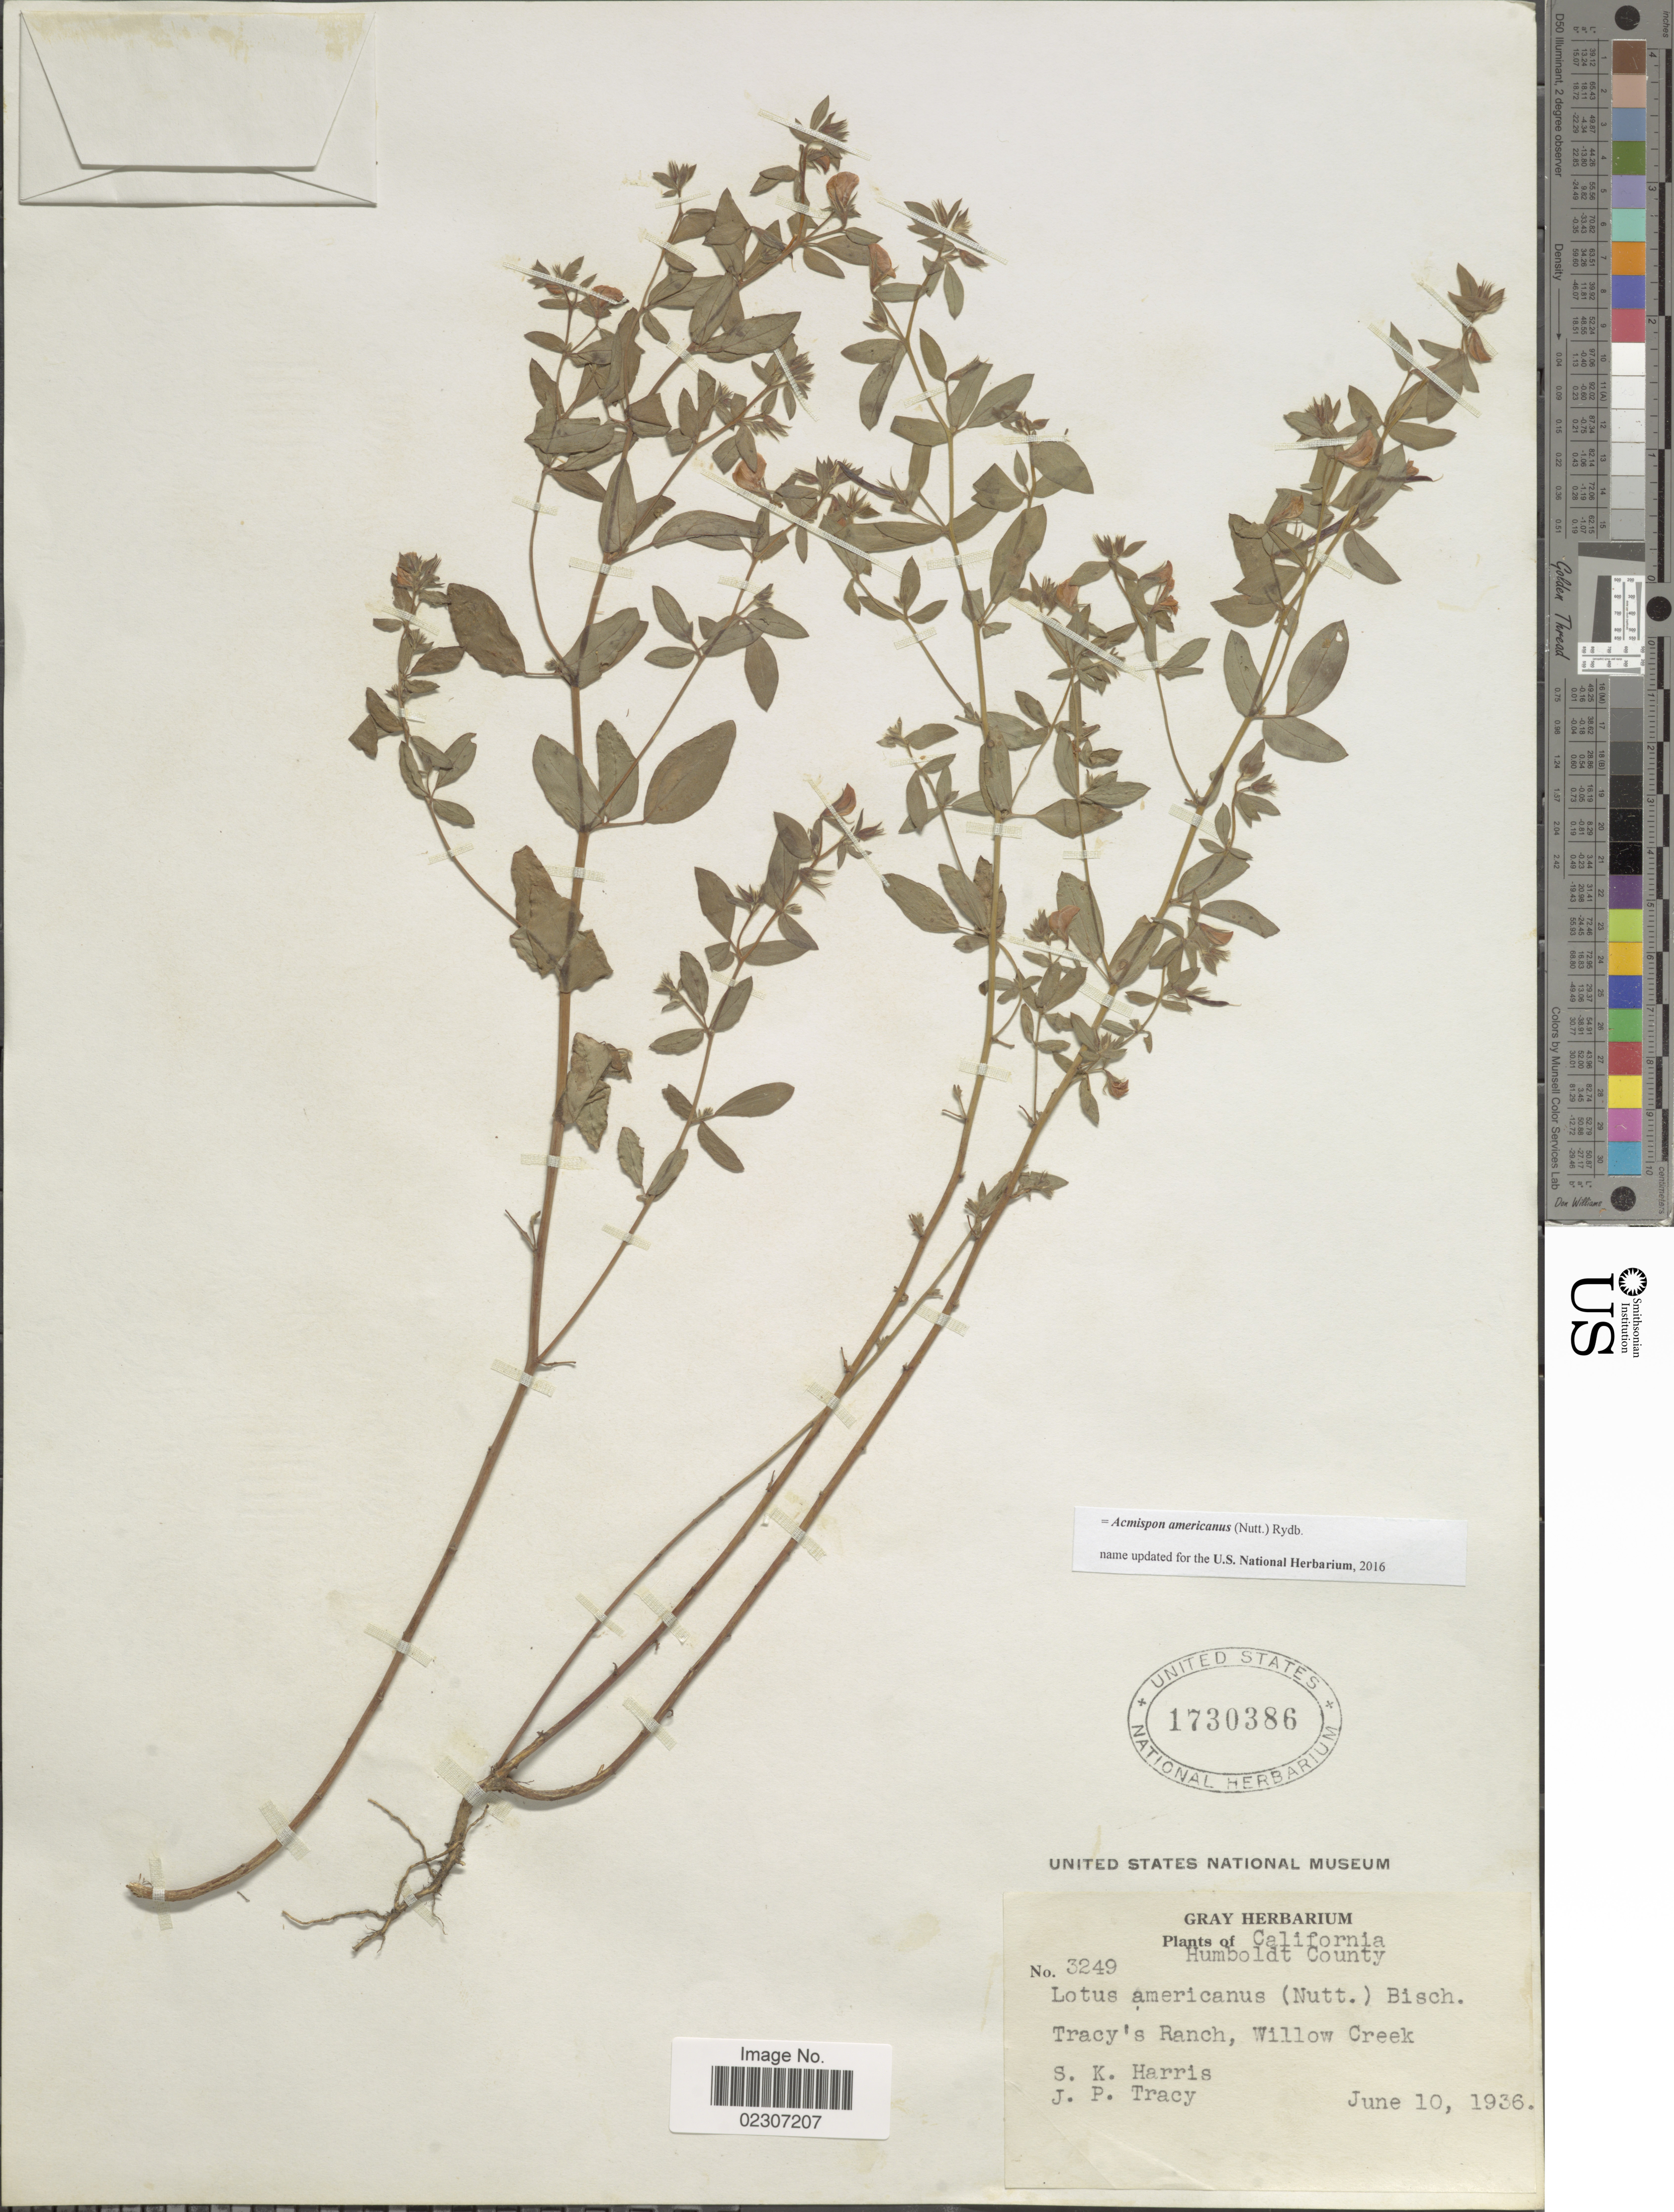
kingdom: Plantae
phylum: Tracheophyta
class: Magnoliopsida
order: Fabales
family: Fabaceae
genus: Acmispon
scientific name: Acmispon americanus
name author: (Nutt.) Rydb.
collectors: S. K. Harris & J. Tracy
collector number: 3249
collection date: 1936-06-10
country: United States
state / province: California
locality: California, Tracy'S Ranch, Willow Creek.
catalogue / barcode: US 1730386